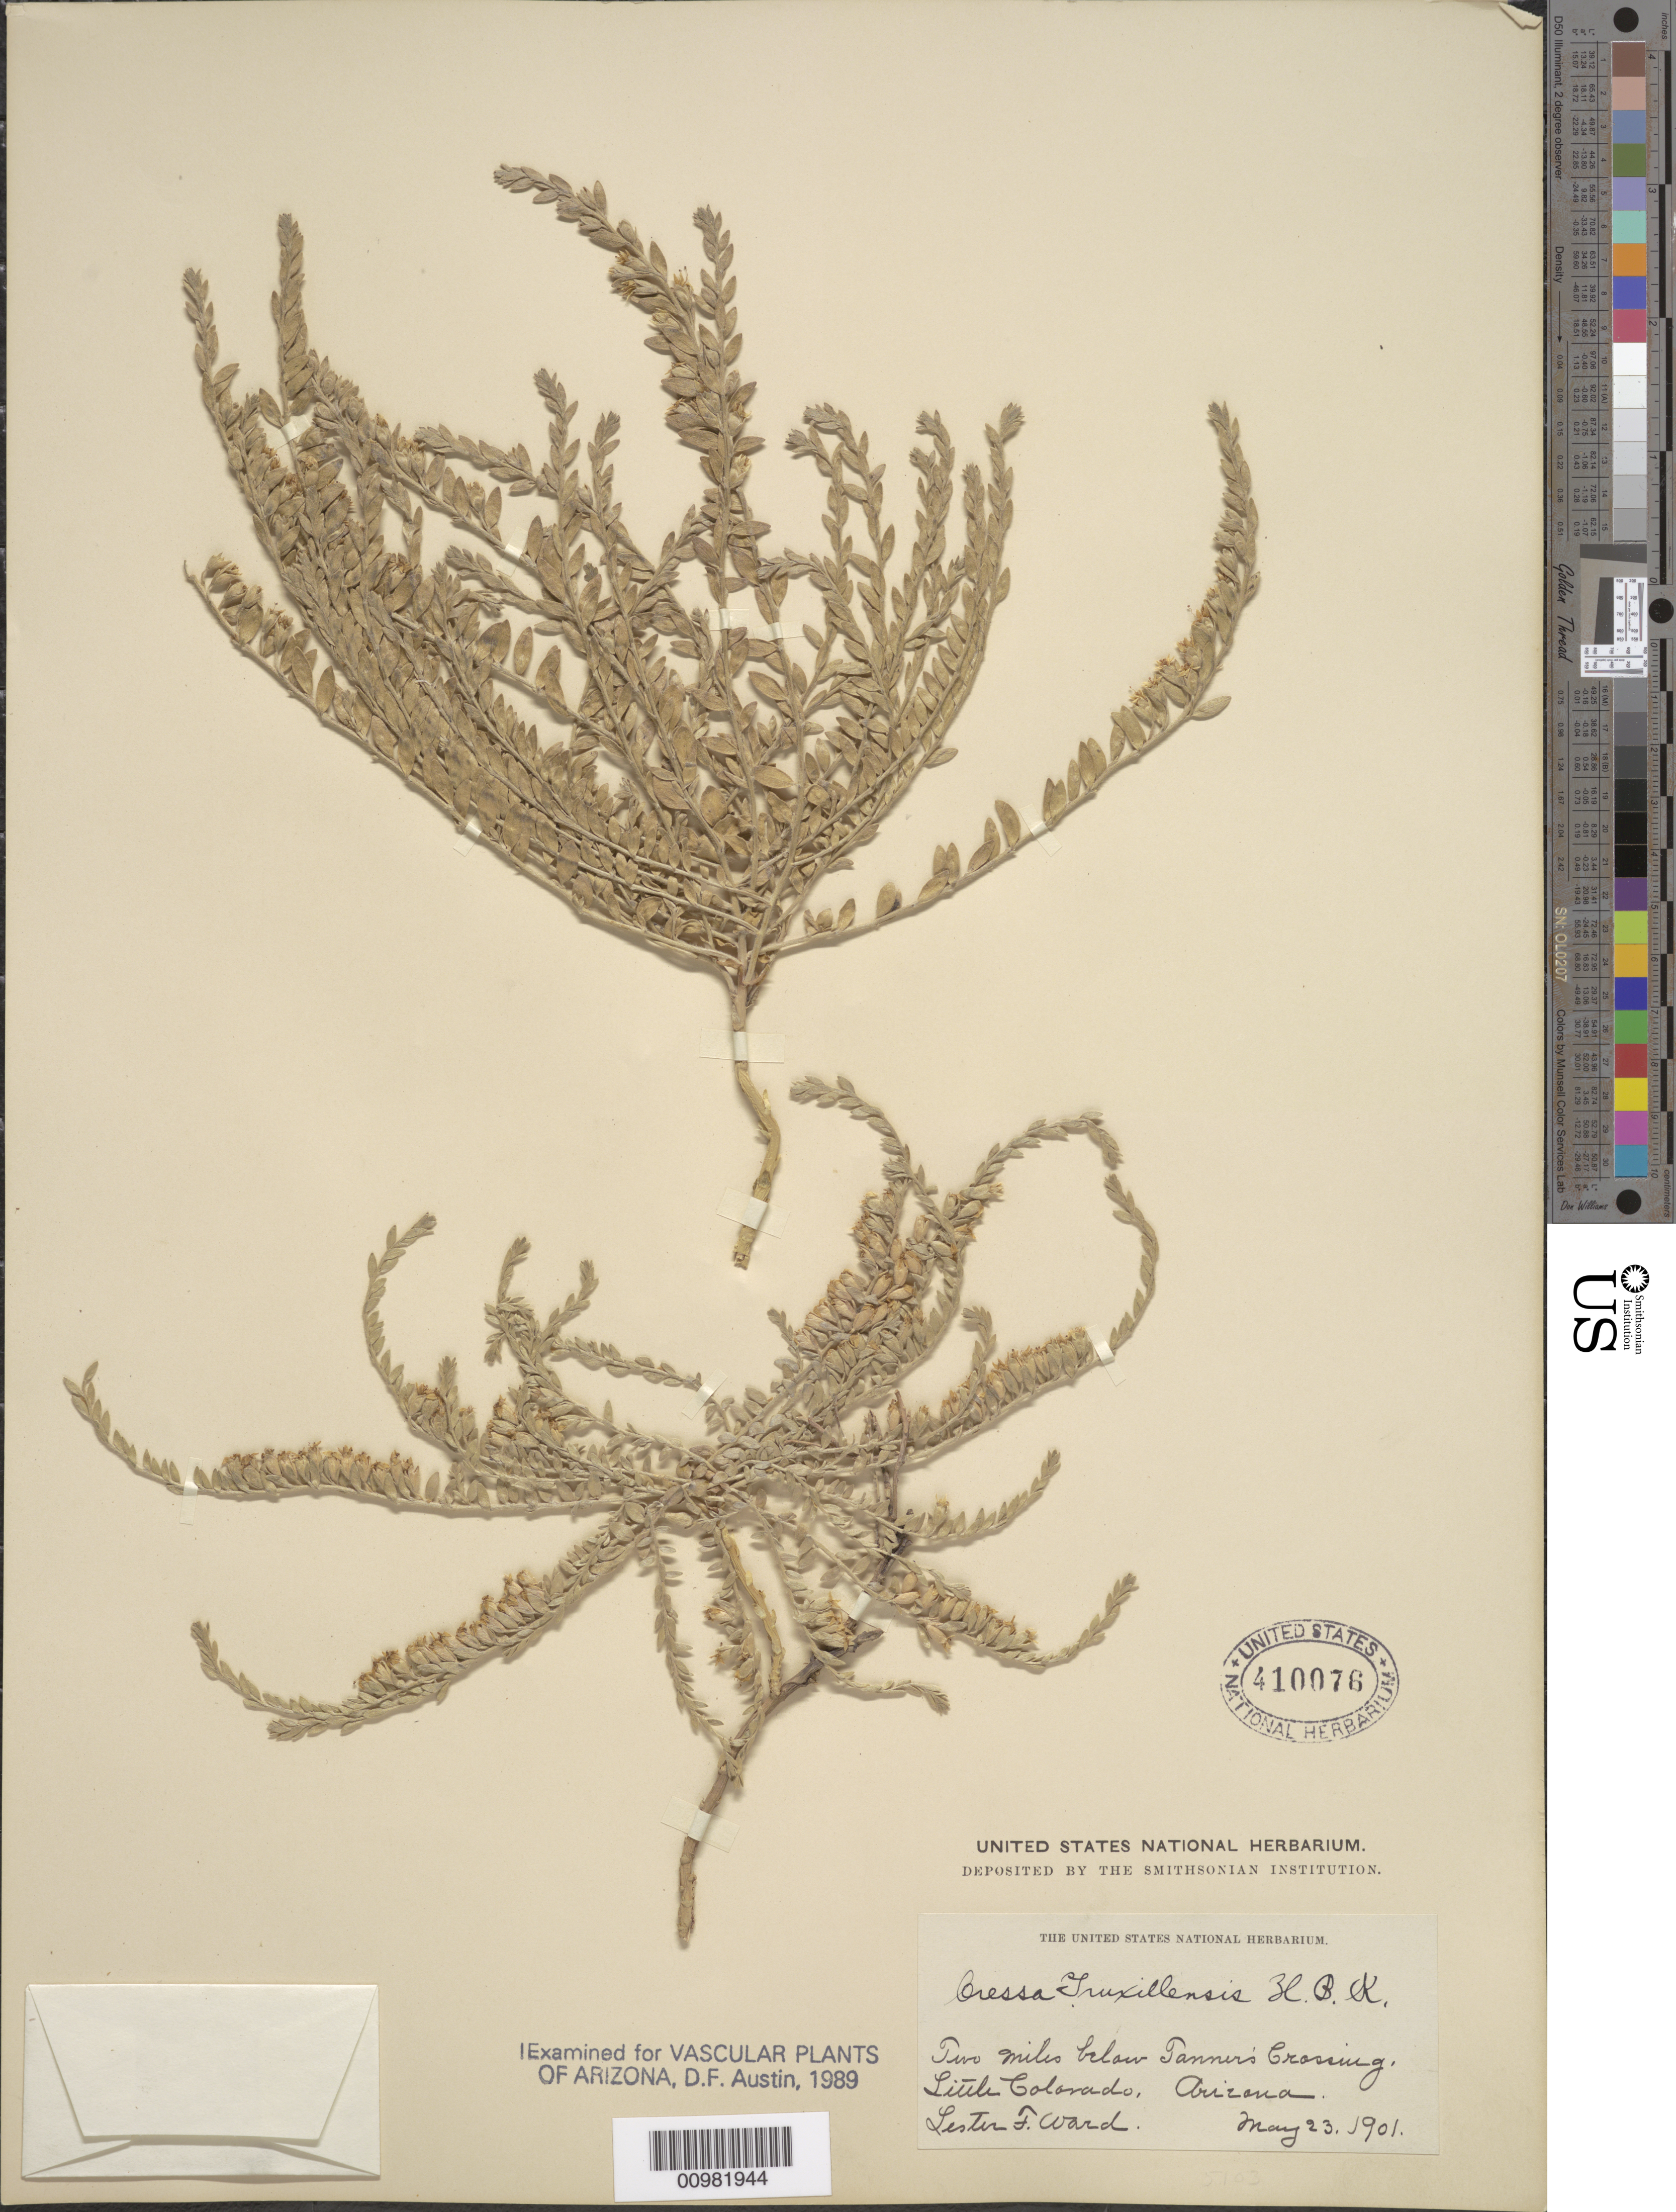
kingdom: Plantae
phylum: Tracheophyta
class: Magnoliopsida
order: Solanales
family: Convolvulaceae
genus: Cressa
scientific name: Cressa truxillensis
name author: Kunth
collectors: L. F. Ward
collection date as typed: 23 May 1901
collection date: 1901-05-23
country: United States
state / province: Arizona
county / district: Apache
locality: Little Colorado; 2 mi. below Tanner's Crossing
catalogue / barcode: US 410076